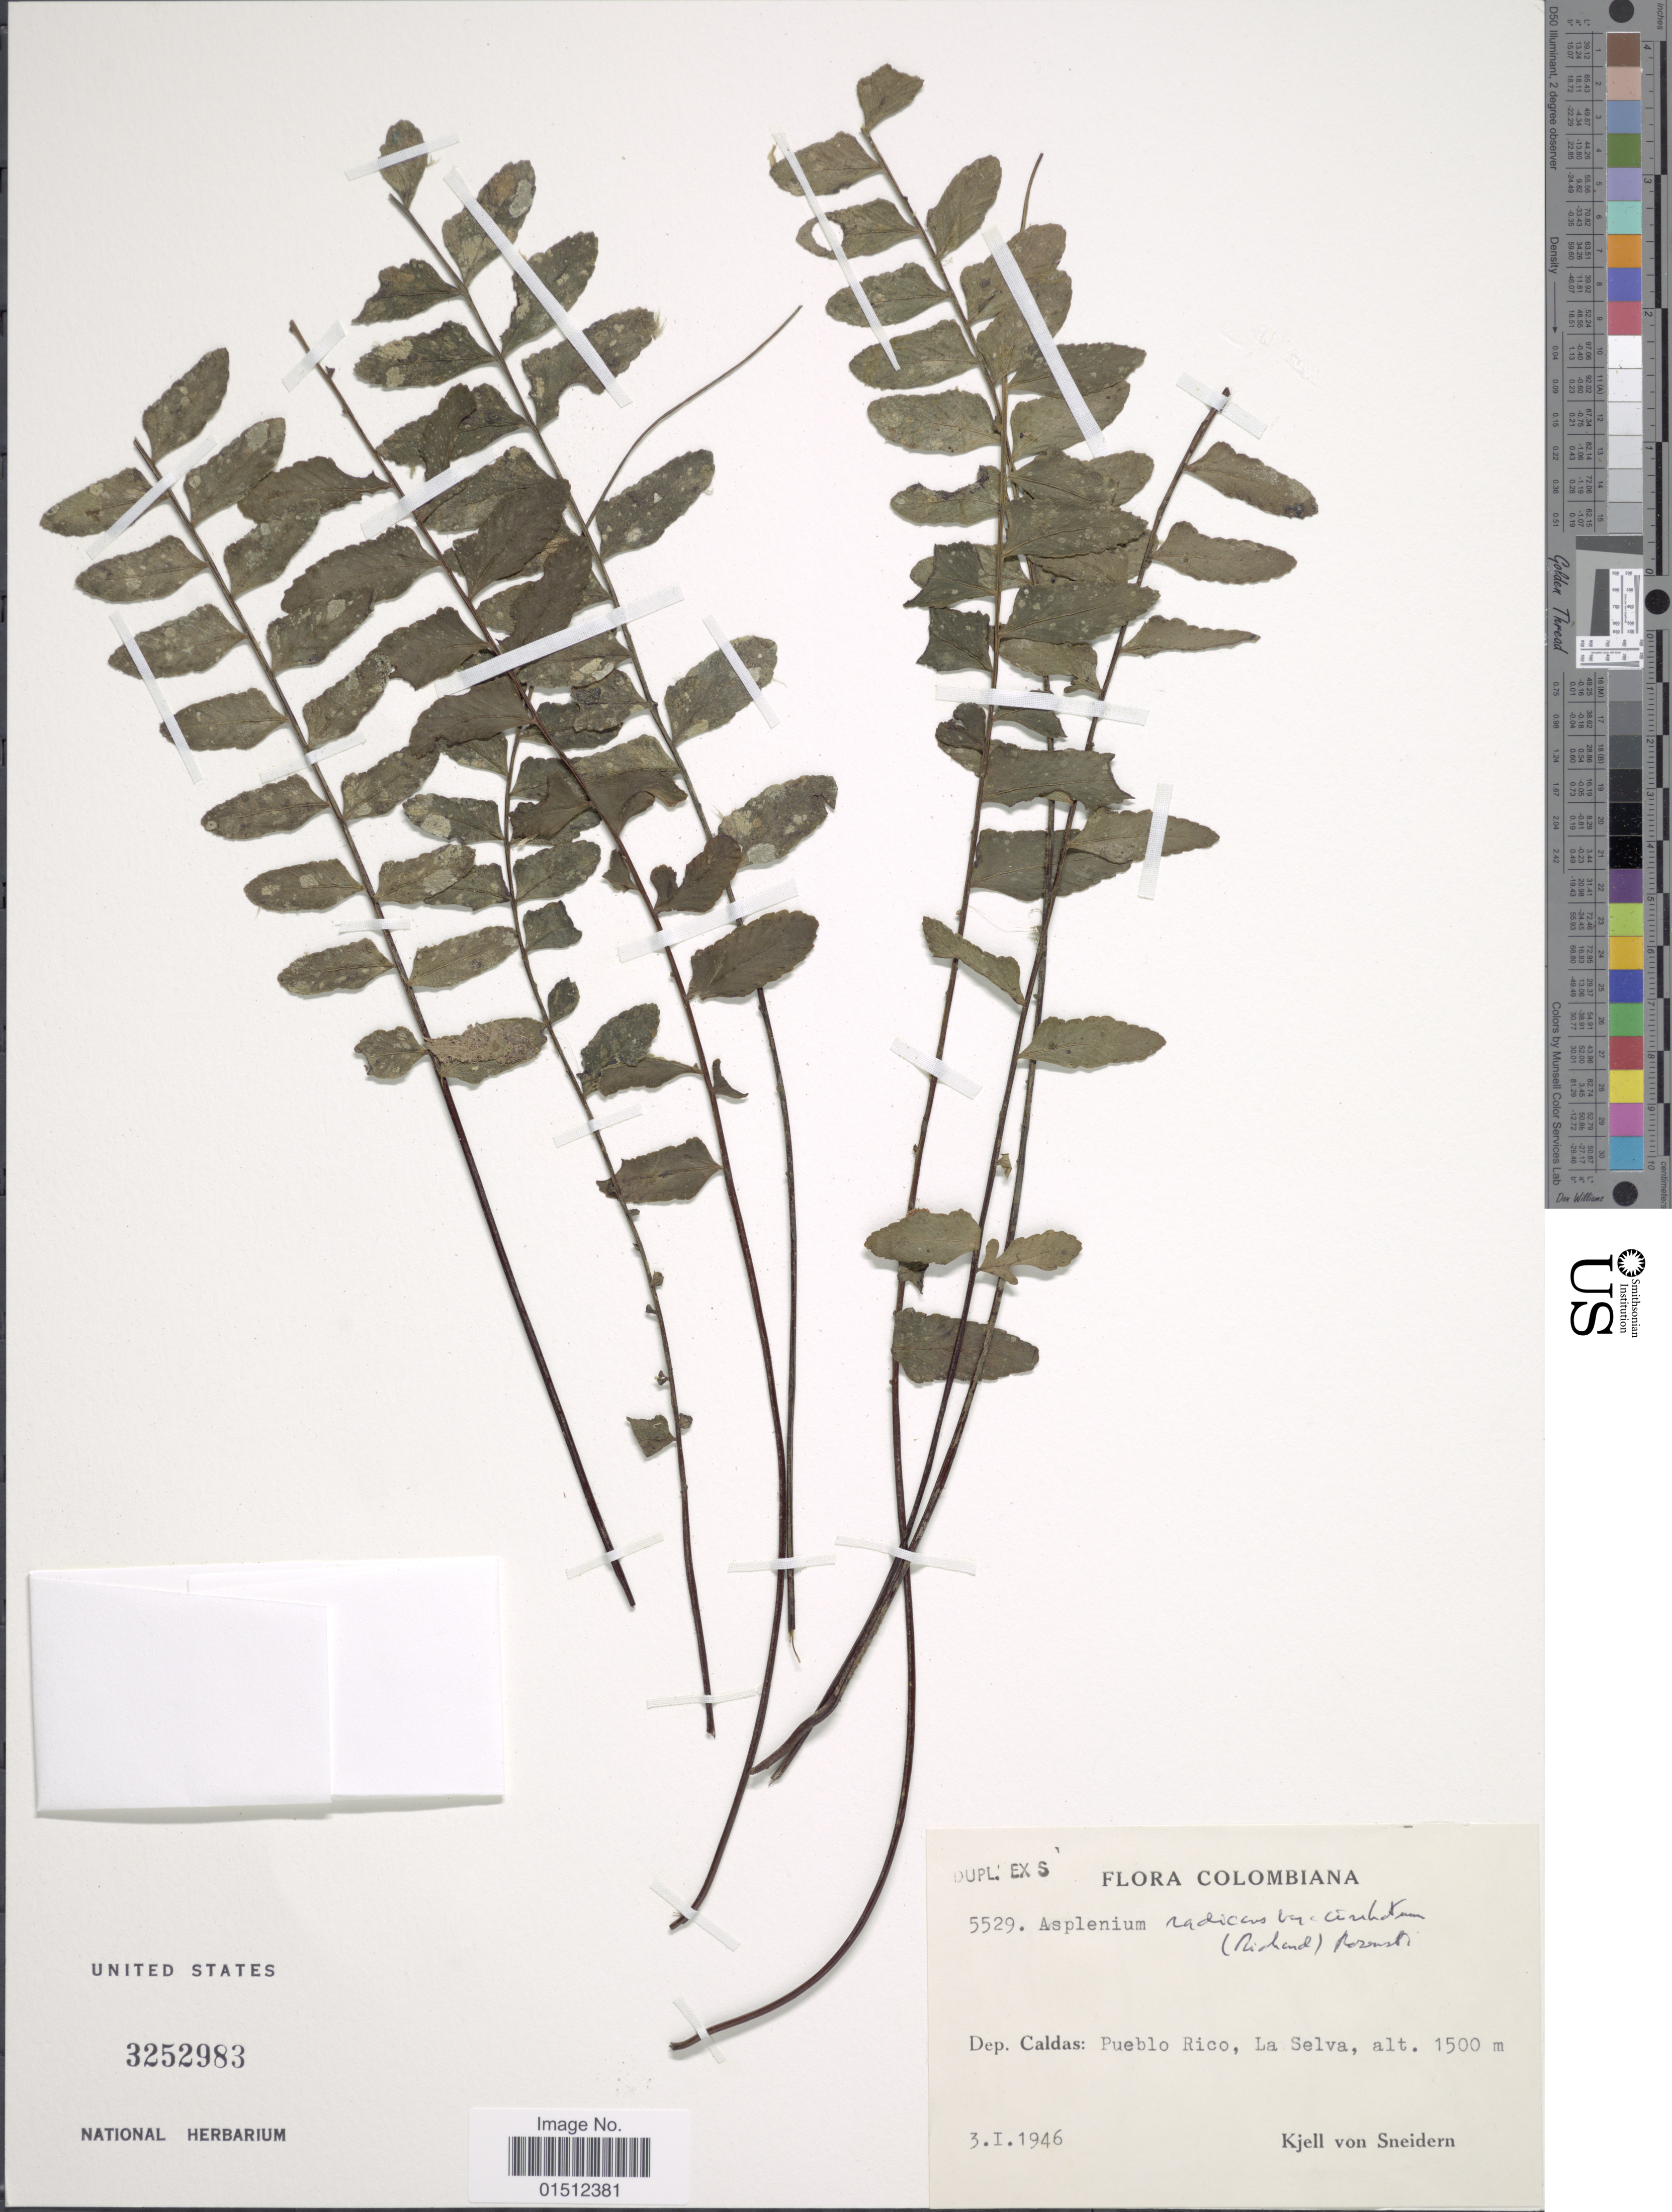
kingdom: Plantae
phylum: Tracheophyta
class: Polypodiopsida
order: Polypodiales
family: Aspleniaceae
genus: Asplenium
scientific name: Asplenium radicans var. cirrhatum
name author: (Rich. ex Willd.) Rosenst.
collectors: K. von Sneidern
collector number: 5529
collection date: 1946-01-03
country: Colombia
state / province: Caldas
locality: Colombiana, Dep. Caldas: Puebla Rico, La Selva.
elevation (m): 1500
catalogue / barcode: US 3252983